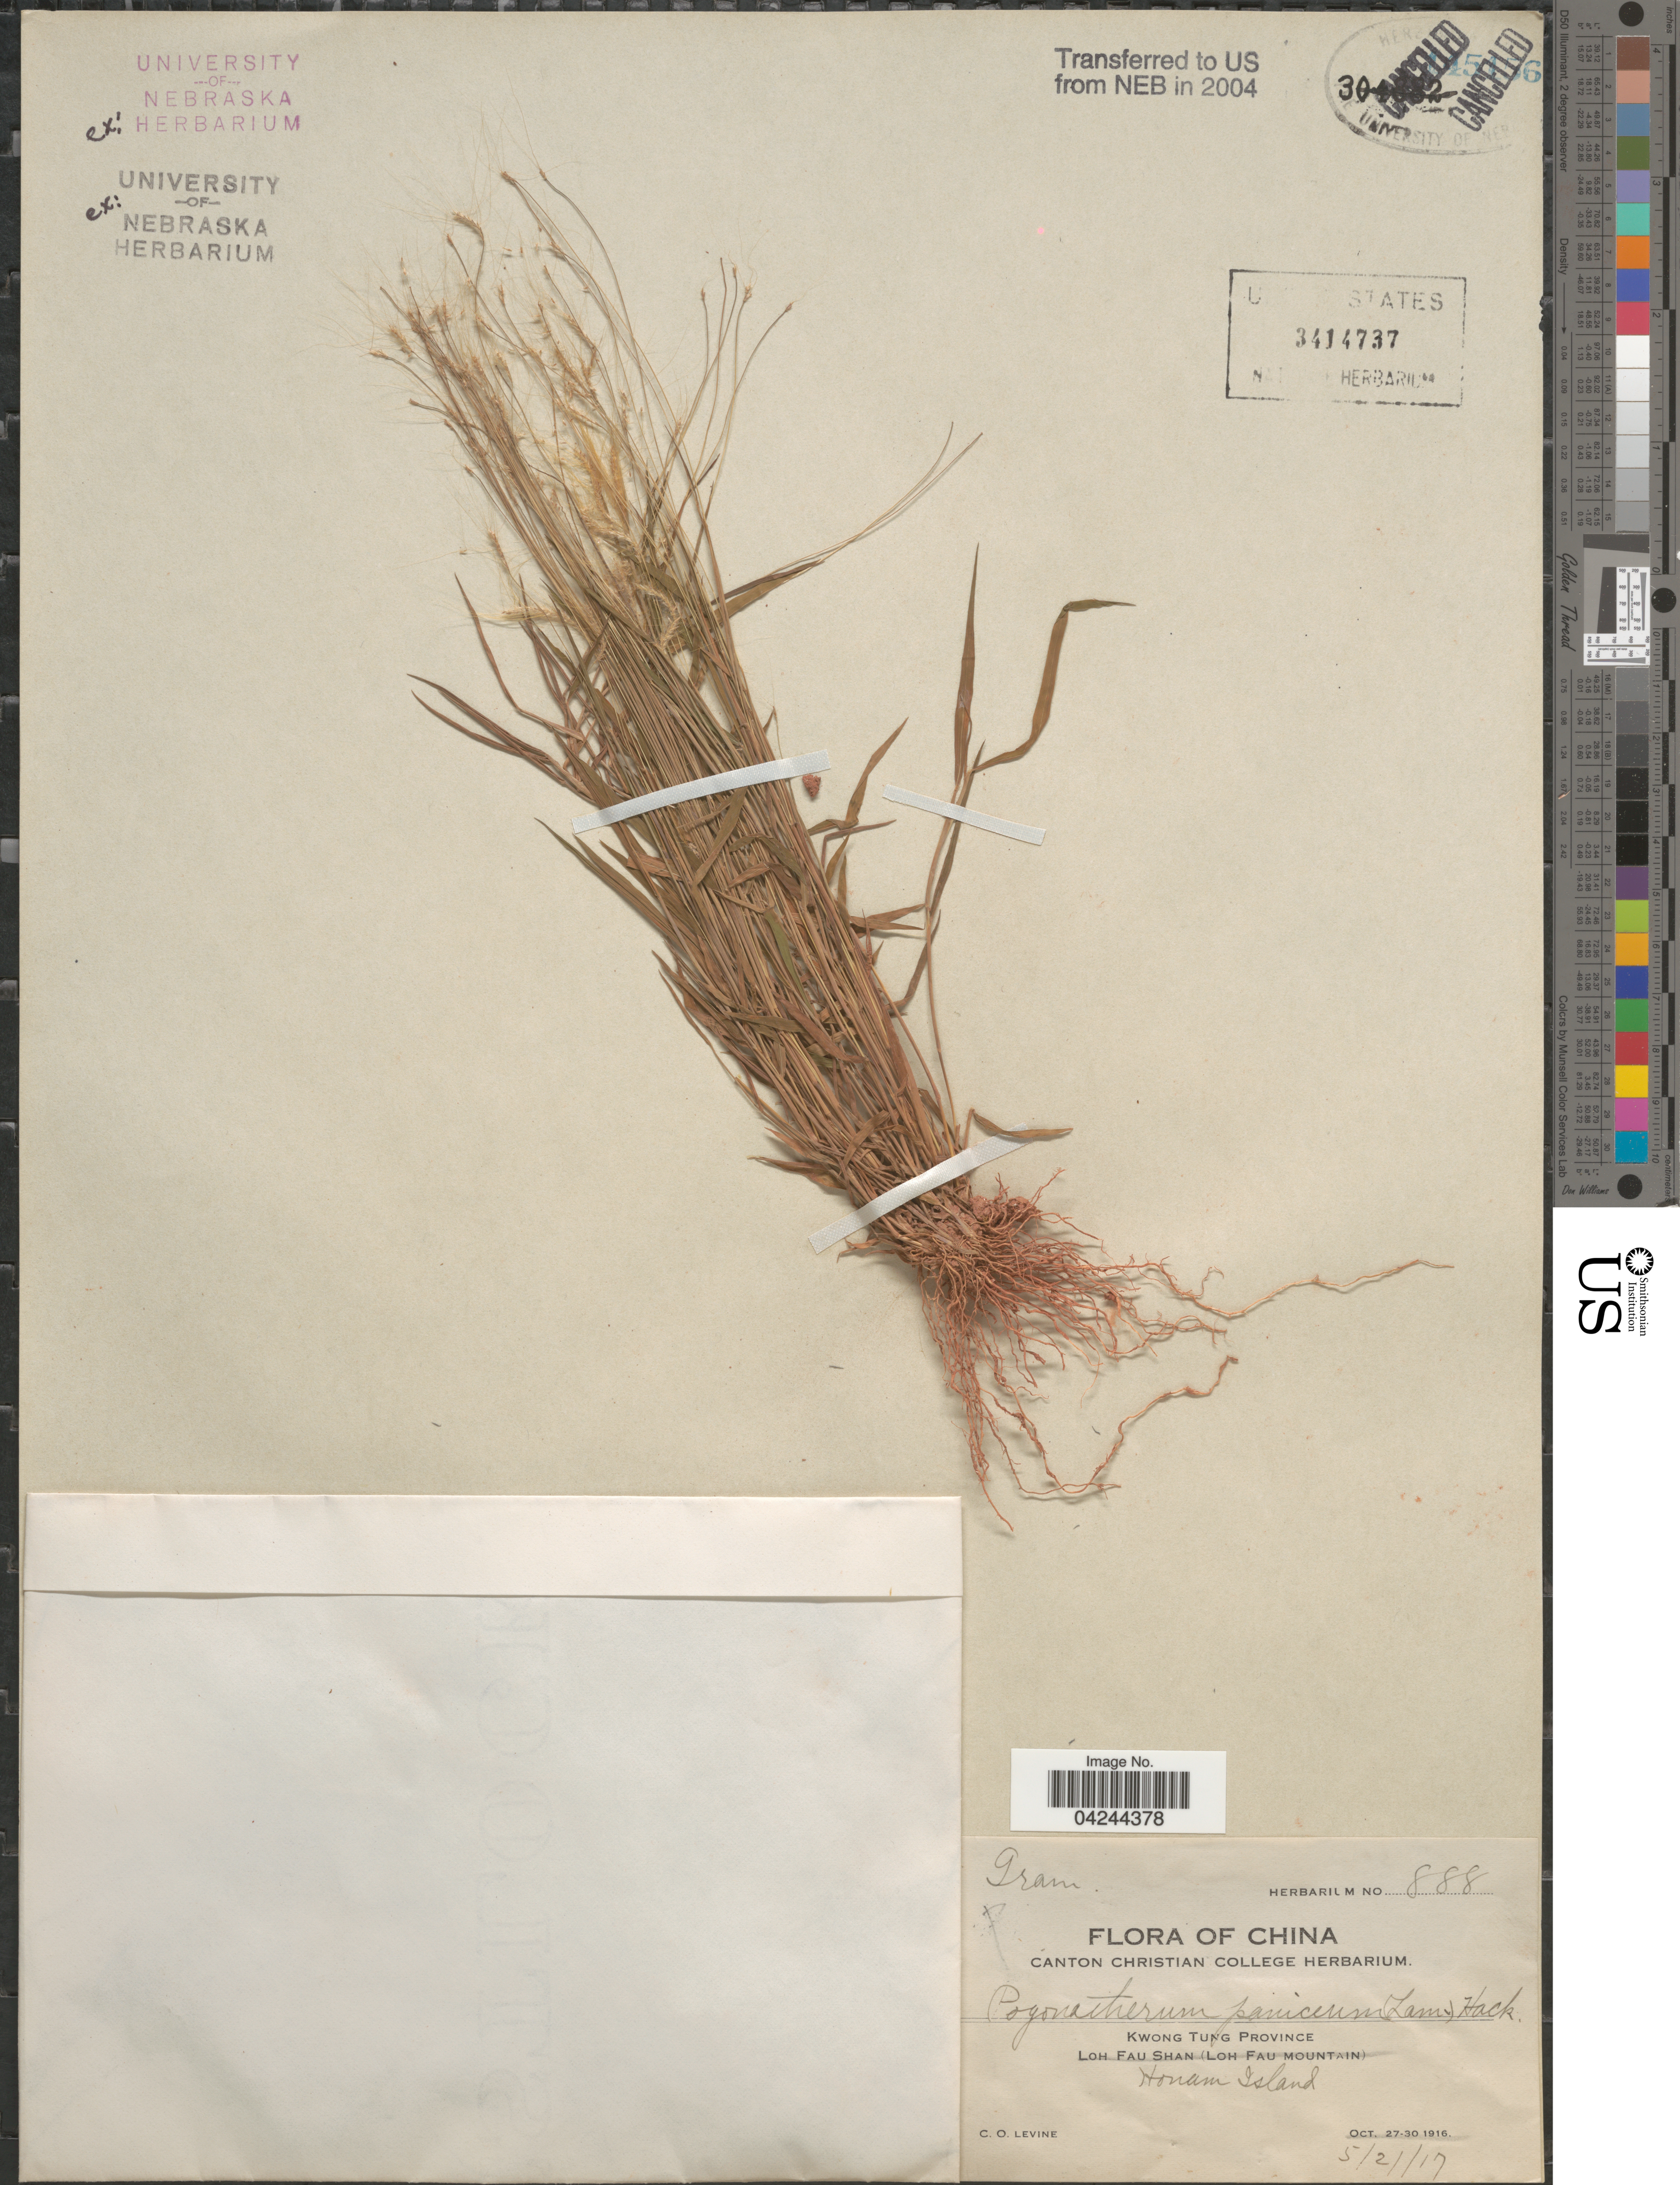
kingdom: Plantae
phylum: Tracheophyta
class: Liliopsida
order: Poales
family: Poaceae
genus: Pogonatherum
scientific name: Pogonatherum crinitum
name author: (Thunb.) Kunth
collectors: C. O. Levine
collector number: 888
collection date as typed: Transcribed d/m/y: 21/5/17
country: China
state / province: Guangdong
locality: Kwong Tung Province. Honam Island.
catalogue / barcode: US 3414737